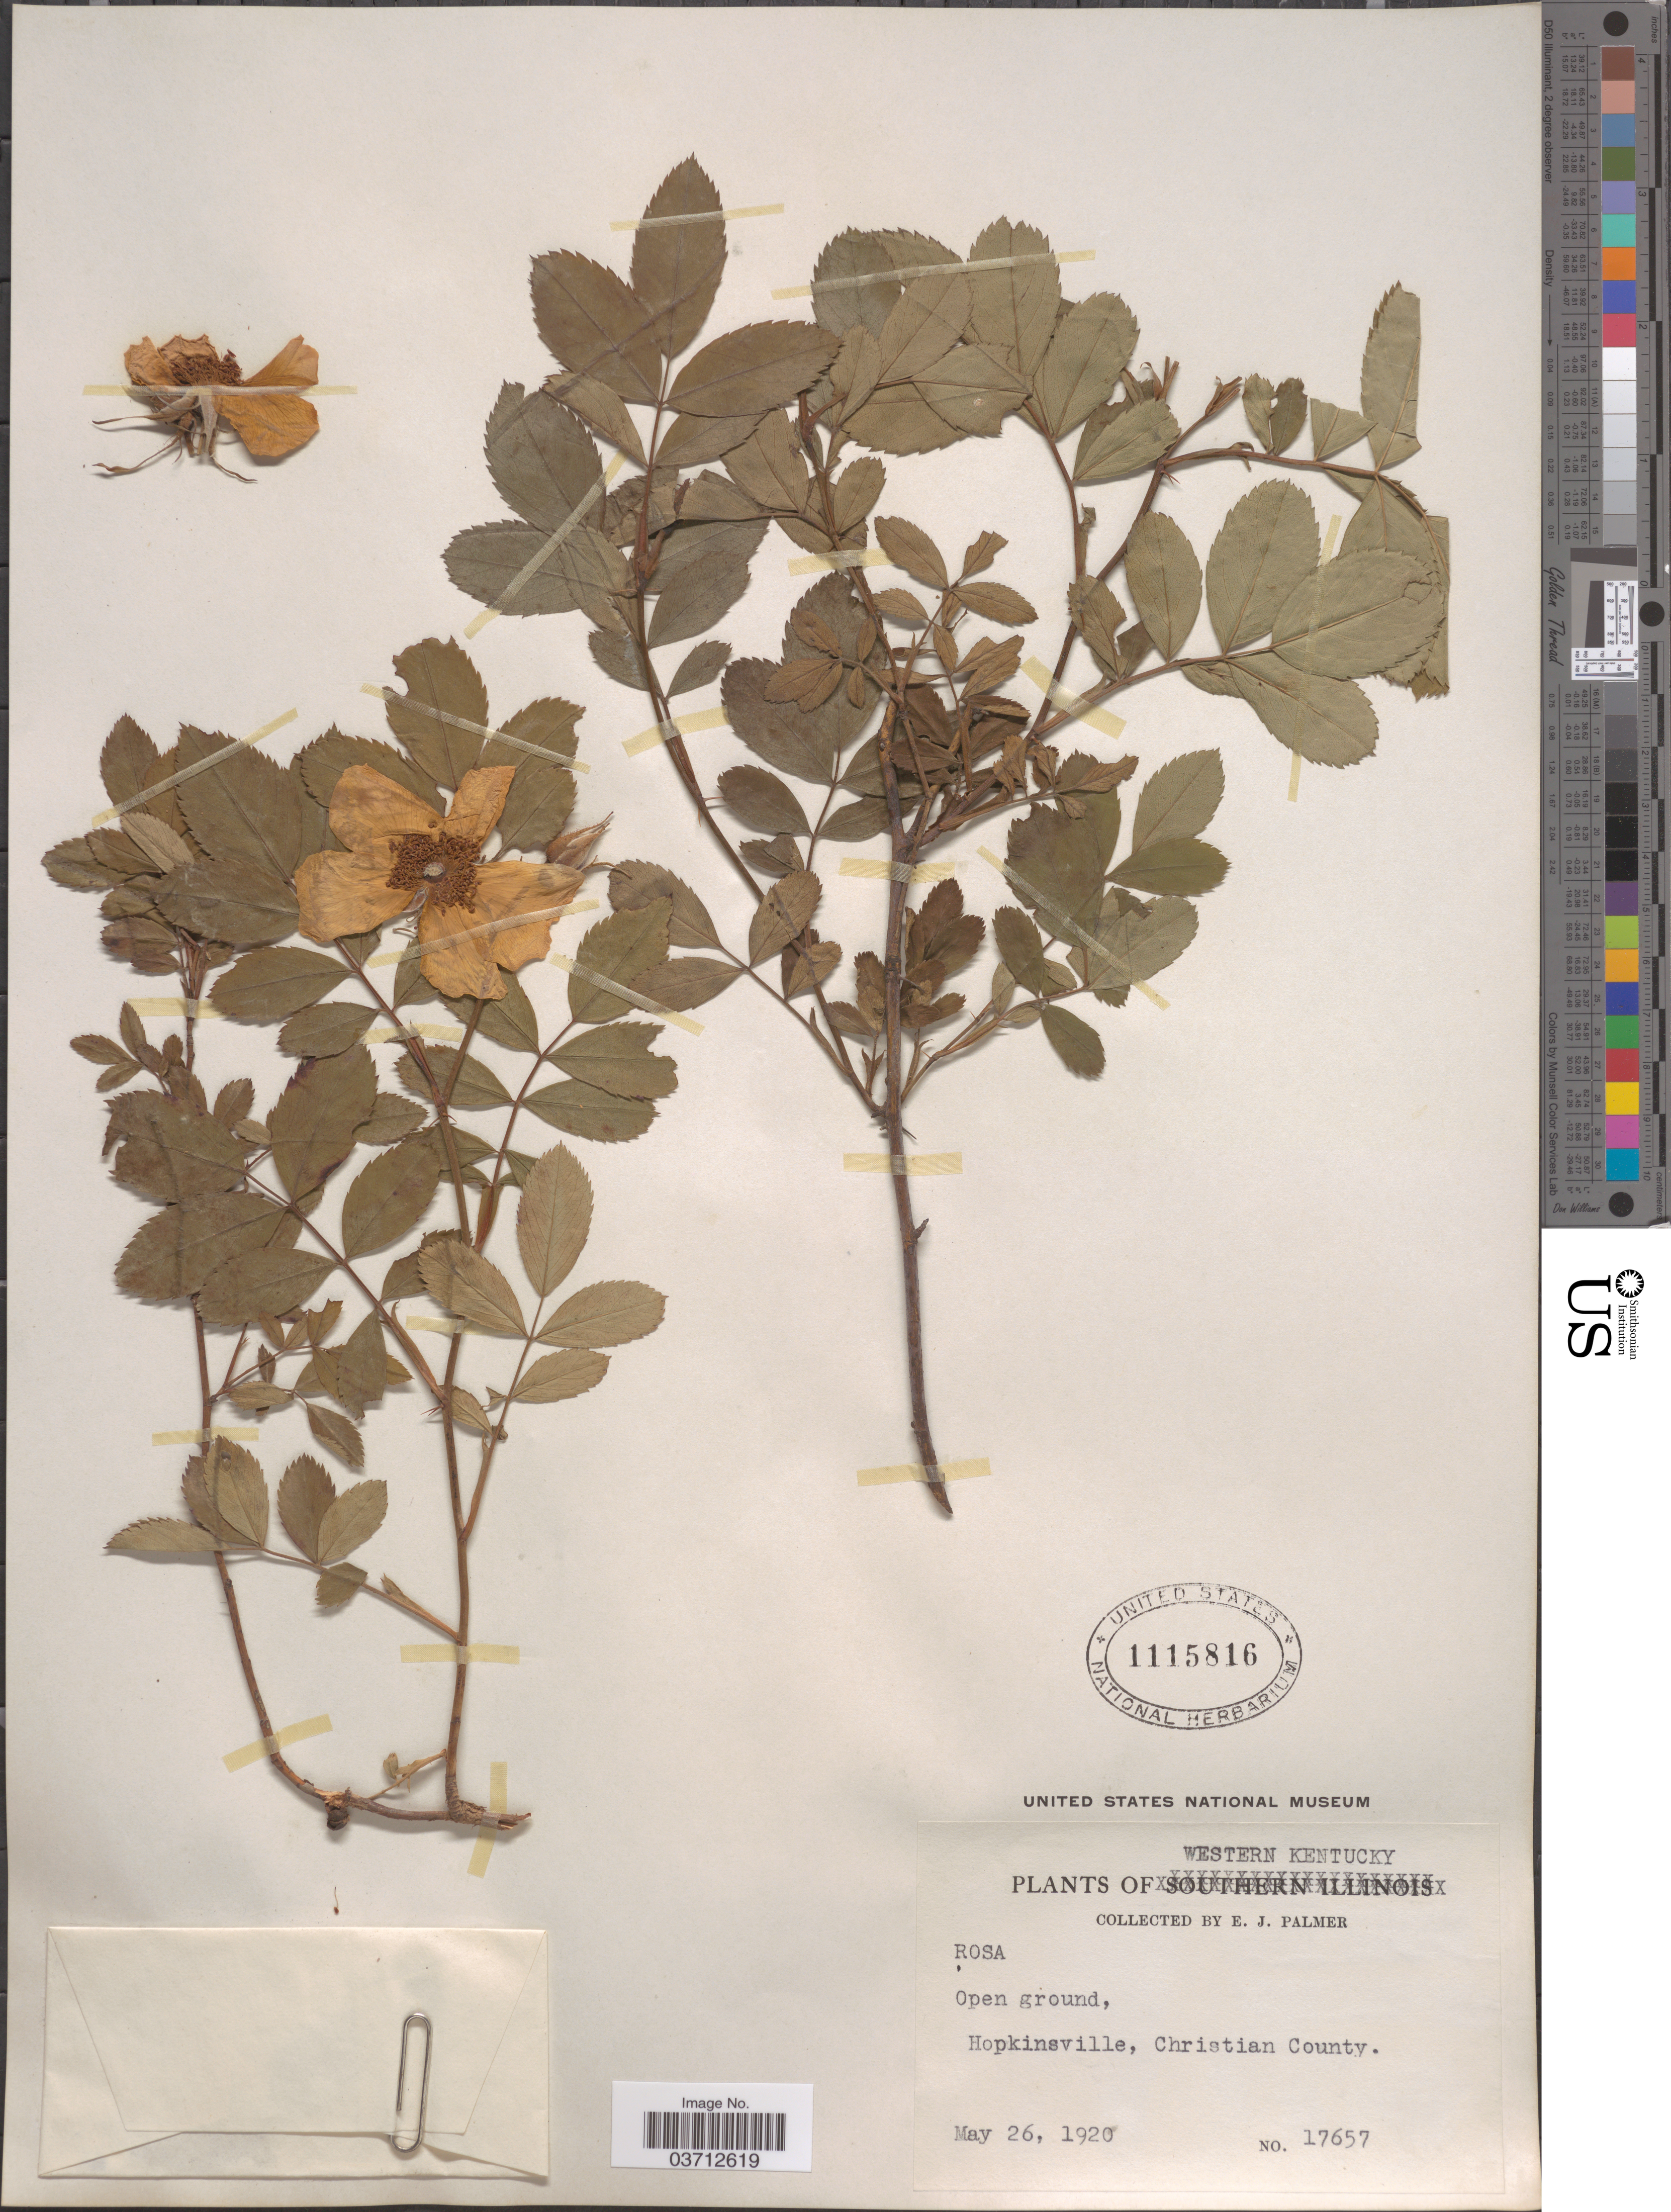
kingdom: Plantae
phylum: Tracheophyta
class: Magnoliopsida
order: Rosales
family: Rosaceae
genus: Rosa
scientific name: Rosa sp.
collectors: E. J. Palmer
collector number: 17657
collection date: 1920-05-26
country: United States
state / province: Kentucky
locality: Western Kentucky. Hopkinsville, Christian County.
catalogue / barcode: US 1115816